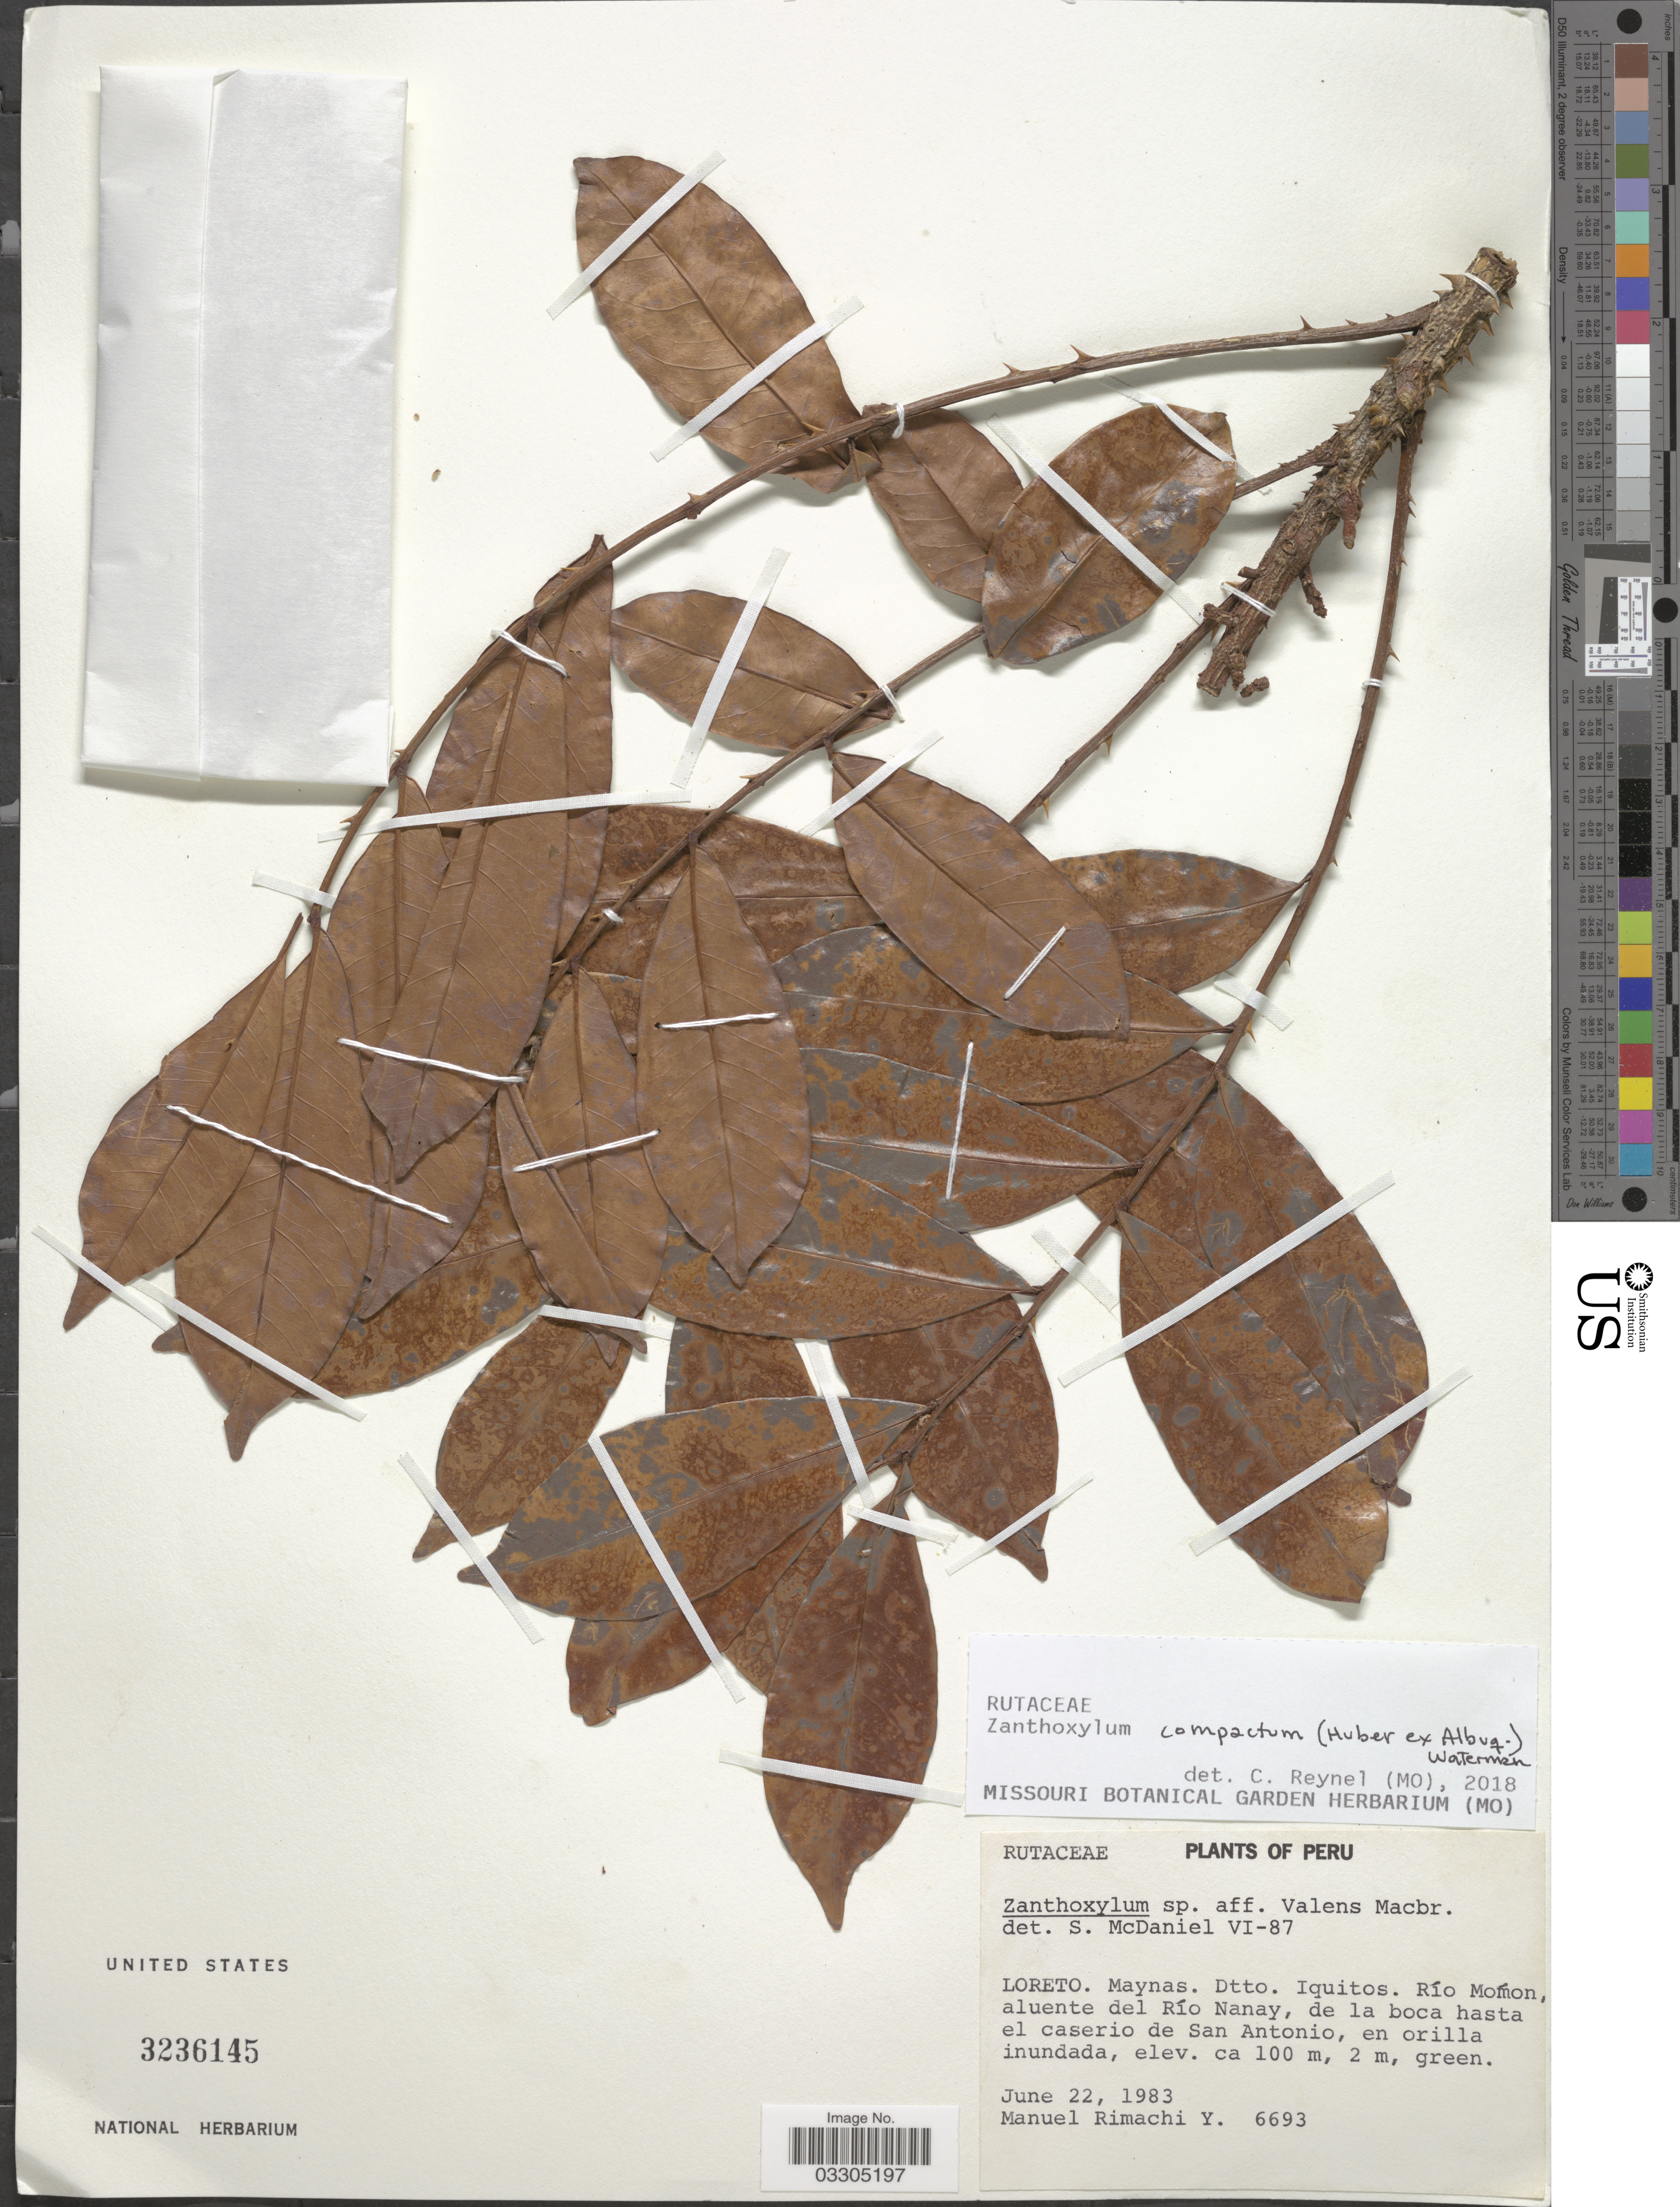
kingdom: Plantae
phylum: Tracheophyta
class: Magnoliopsida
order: Sapindales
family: Rutaceae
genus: Zanthoxylum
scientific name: Zanthoxylum compactum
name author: (Huber ex Albuq.) P.G. Waterman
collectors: M. Rimachi Y.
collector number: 6693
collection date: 1983-06-22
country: Peru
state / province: Loreto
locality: Maynas. Dtto. Iquitos. Río Momón, aluente del Río Nanay, de la boca hasta el caserio de San Antonio, en orilla inundada.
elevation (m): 100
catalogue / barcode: US 3236145